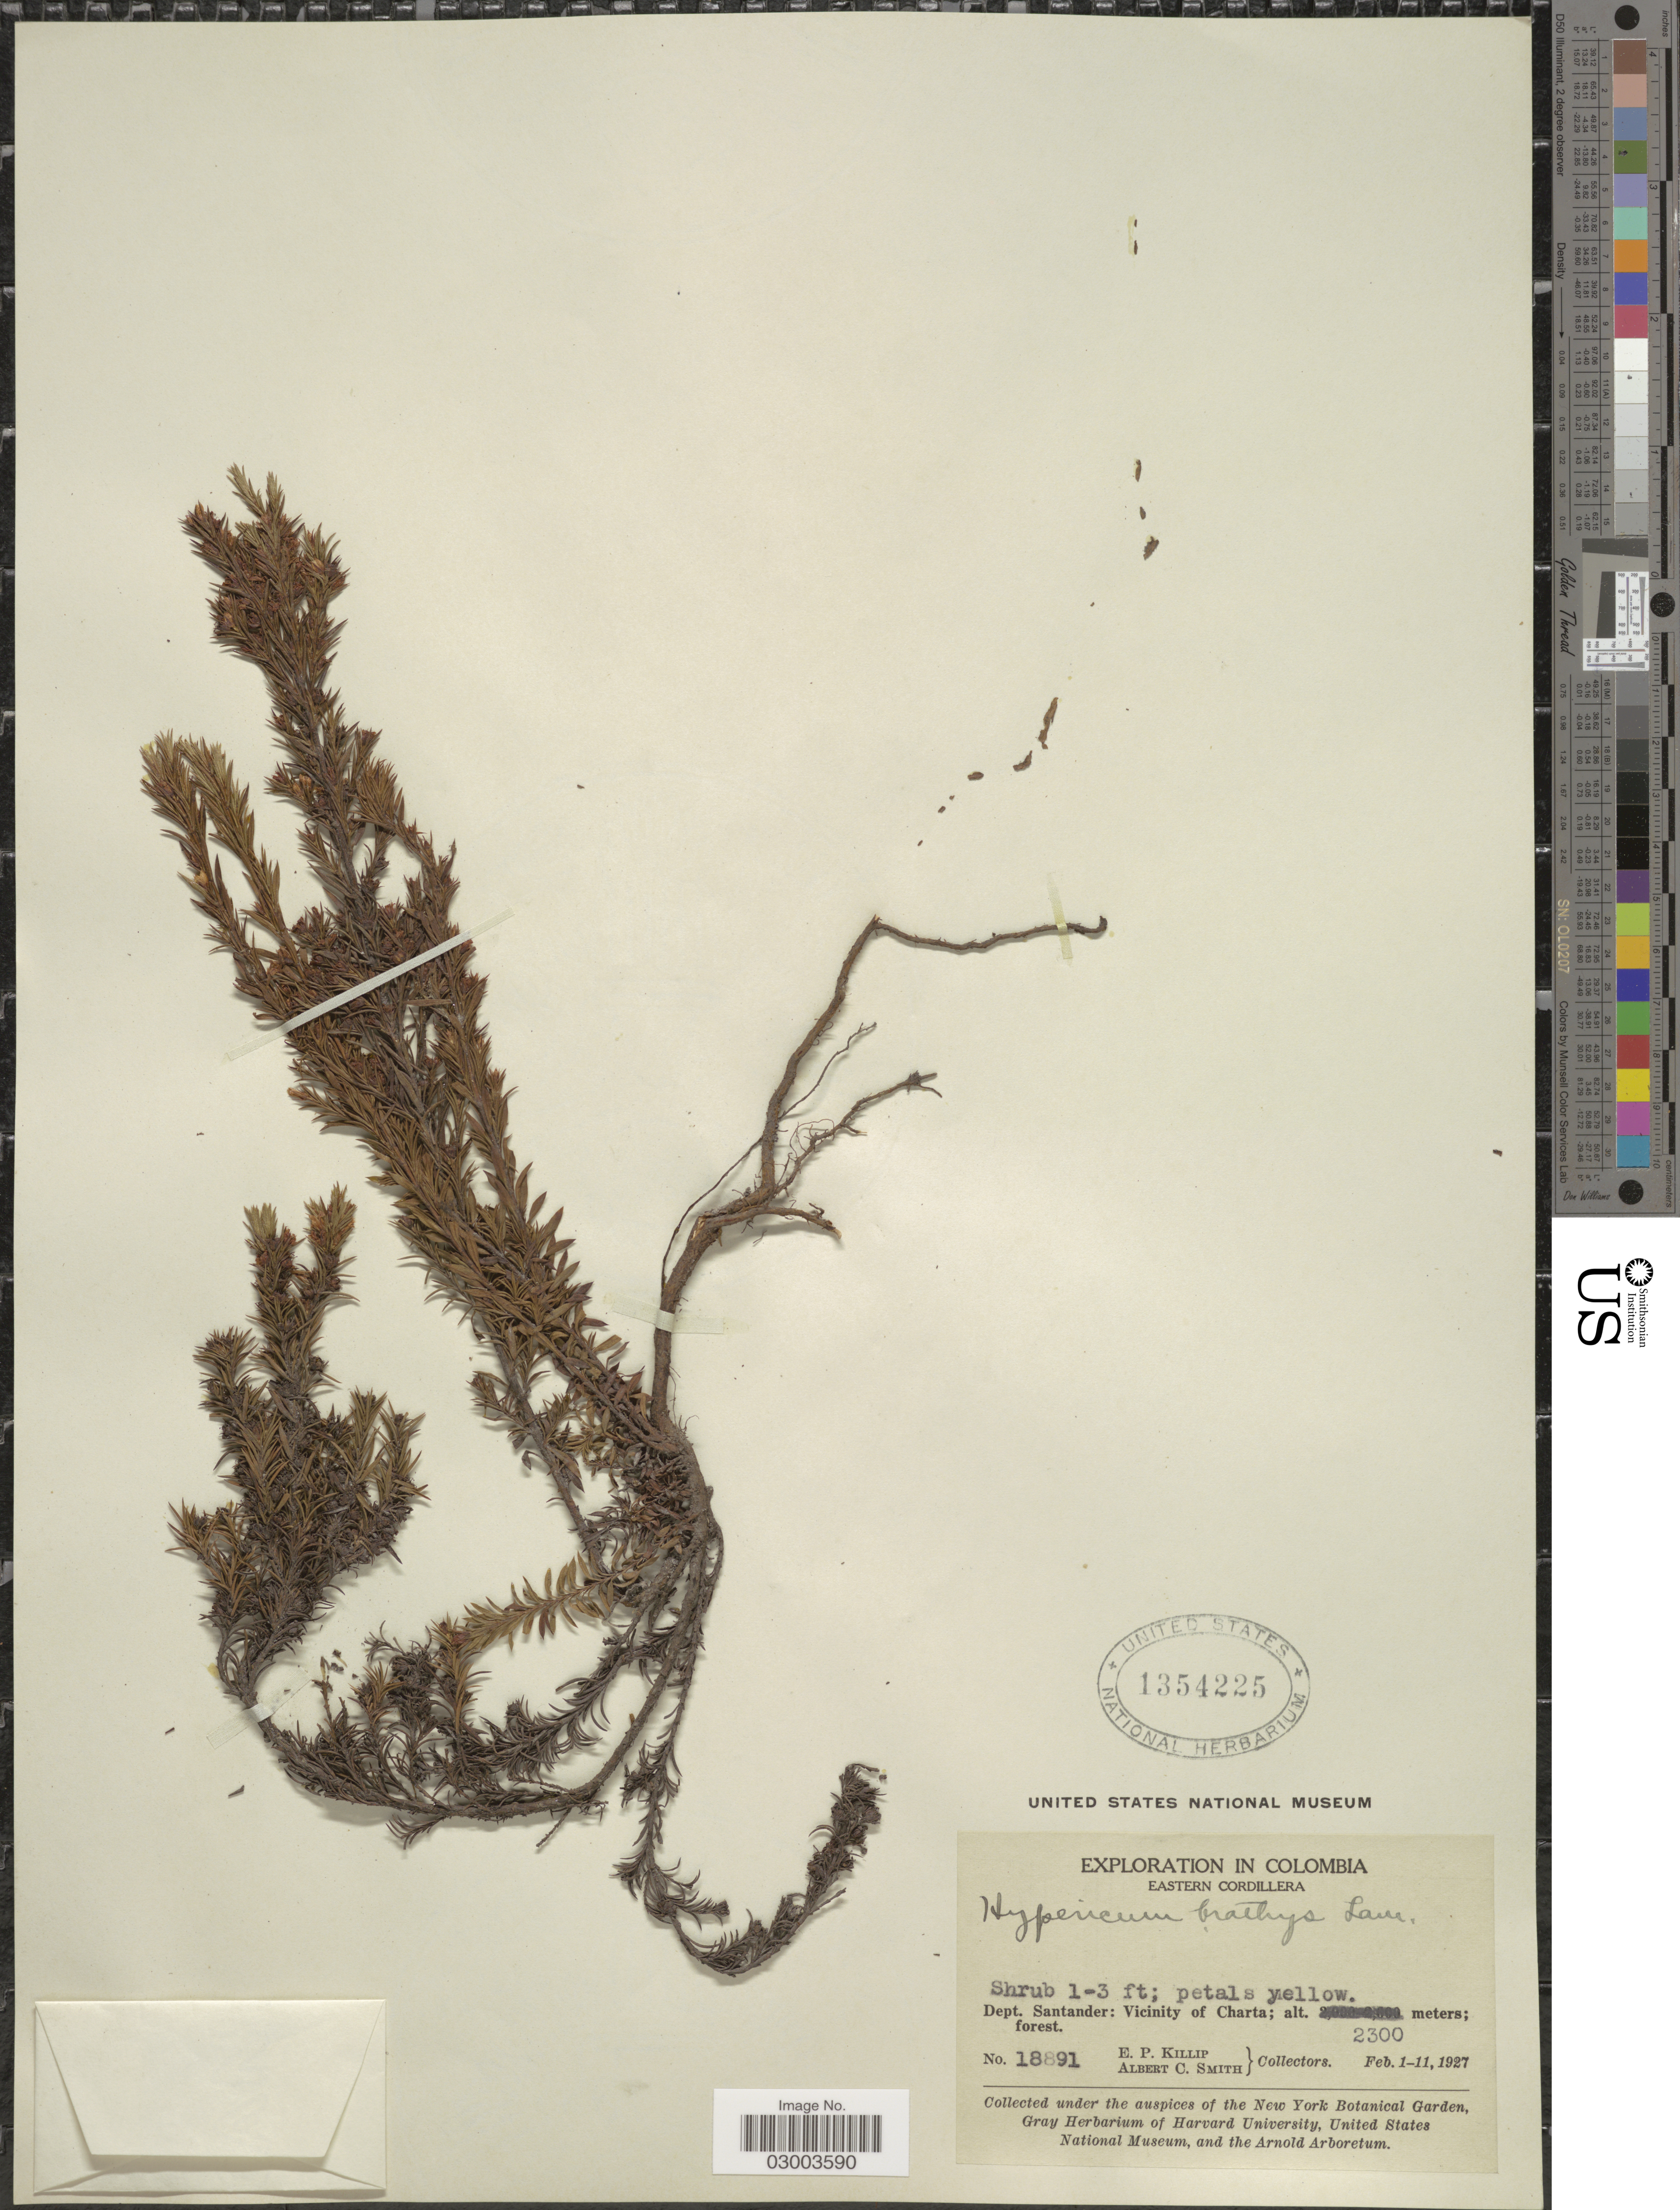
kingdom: Plantae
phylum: Tracheophyta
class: Magnoliopsida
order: Malpighiales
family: Hypericaceae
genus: Hypericum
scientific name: Hypericum juniperinum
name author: Kunth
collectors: E. P. Killip & A. C. Smith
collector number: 18891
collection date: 1927-02-01/1927-02-11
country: Colombia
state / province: Santander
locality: Eastern Cordillera. Dept. Santander: Vicinity of Charta.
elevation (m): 2300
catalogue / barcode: US 1354225